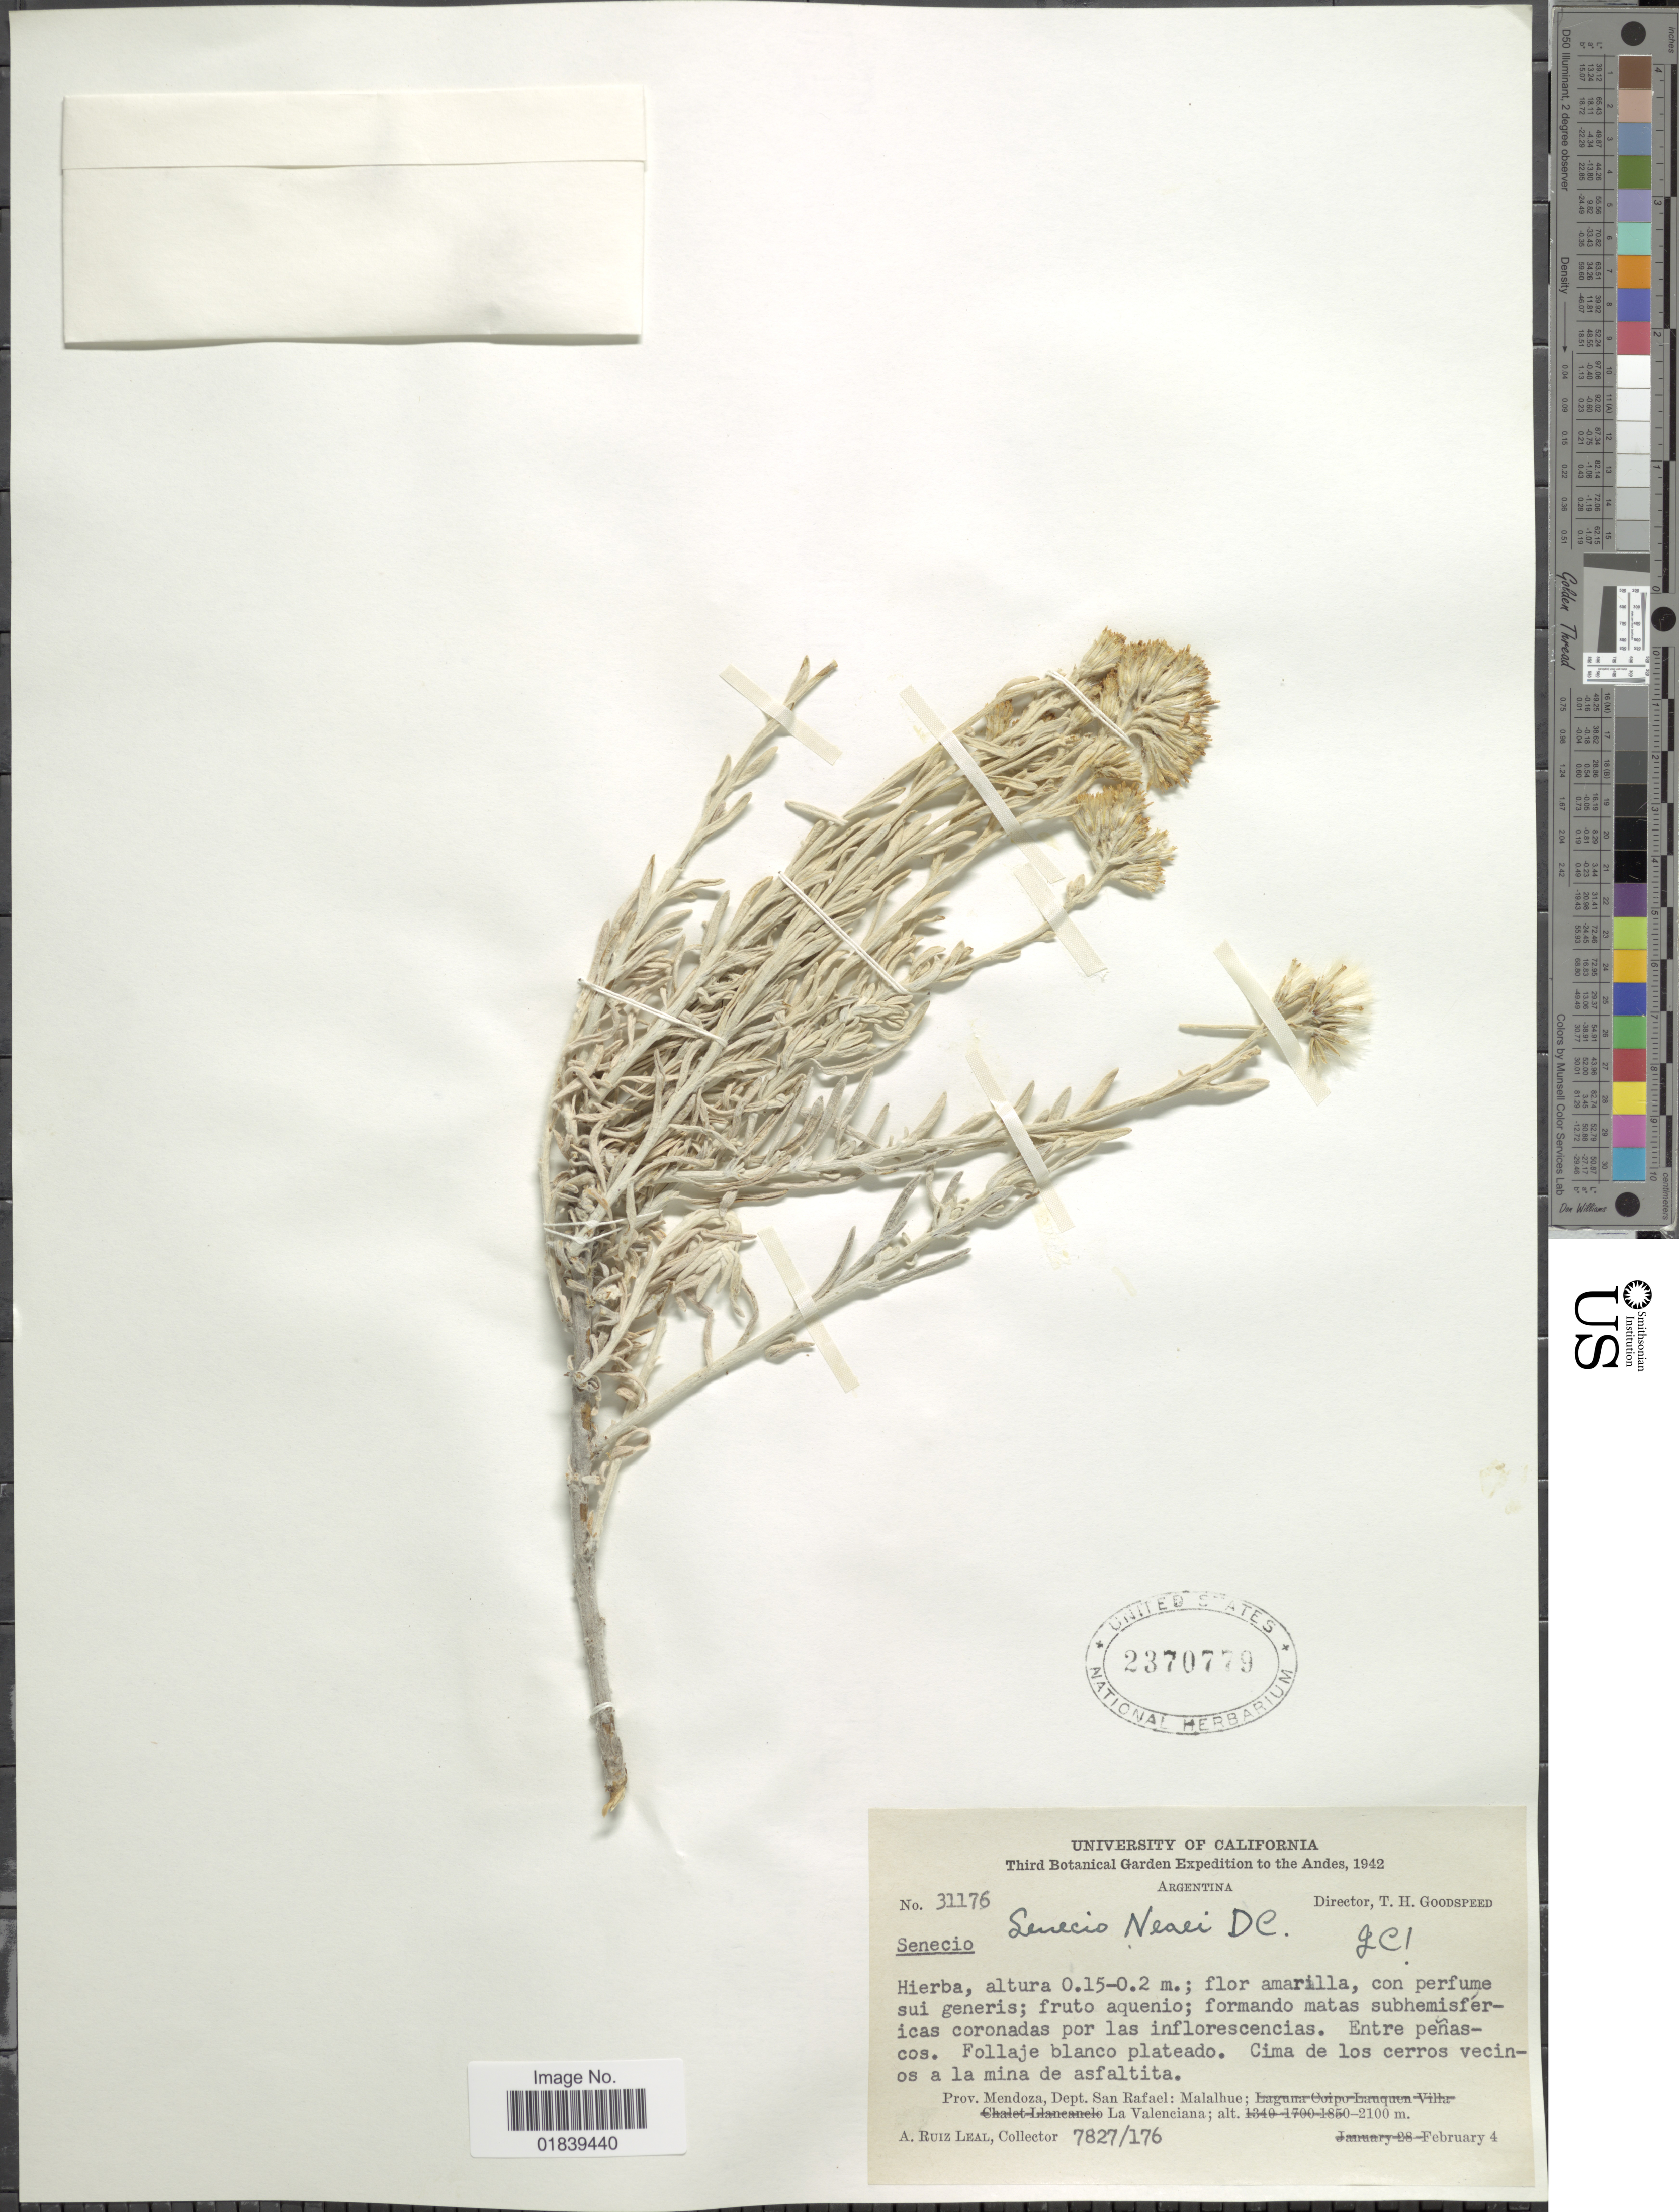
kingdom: Plantae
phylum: Tracheophyta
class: Magnoliopsida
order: Asterales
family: Asteraceae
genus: Senecio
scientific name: Senecio neaei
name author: DC.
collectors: A. R. Leal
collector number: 7827/176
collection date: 1942-02-04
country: Argentina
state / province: Mendoza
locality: Andes, Dept. San Rafael, Malalhue, La Valenciana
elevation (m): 2100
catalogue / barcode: US 2370779